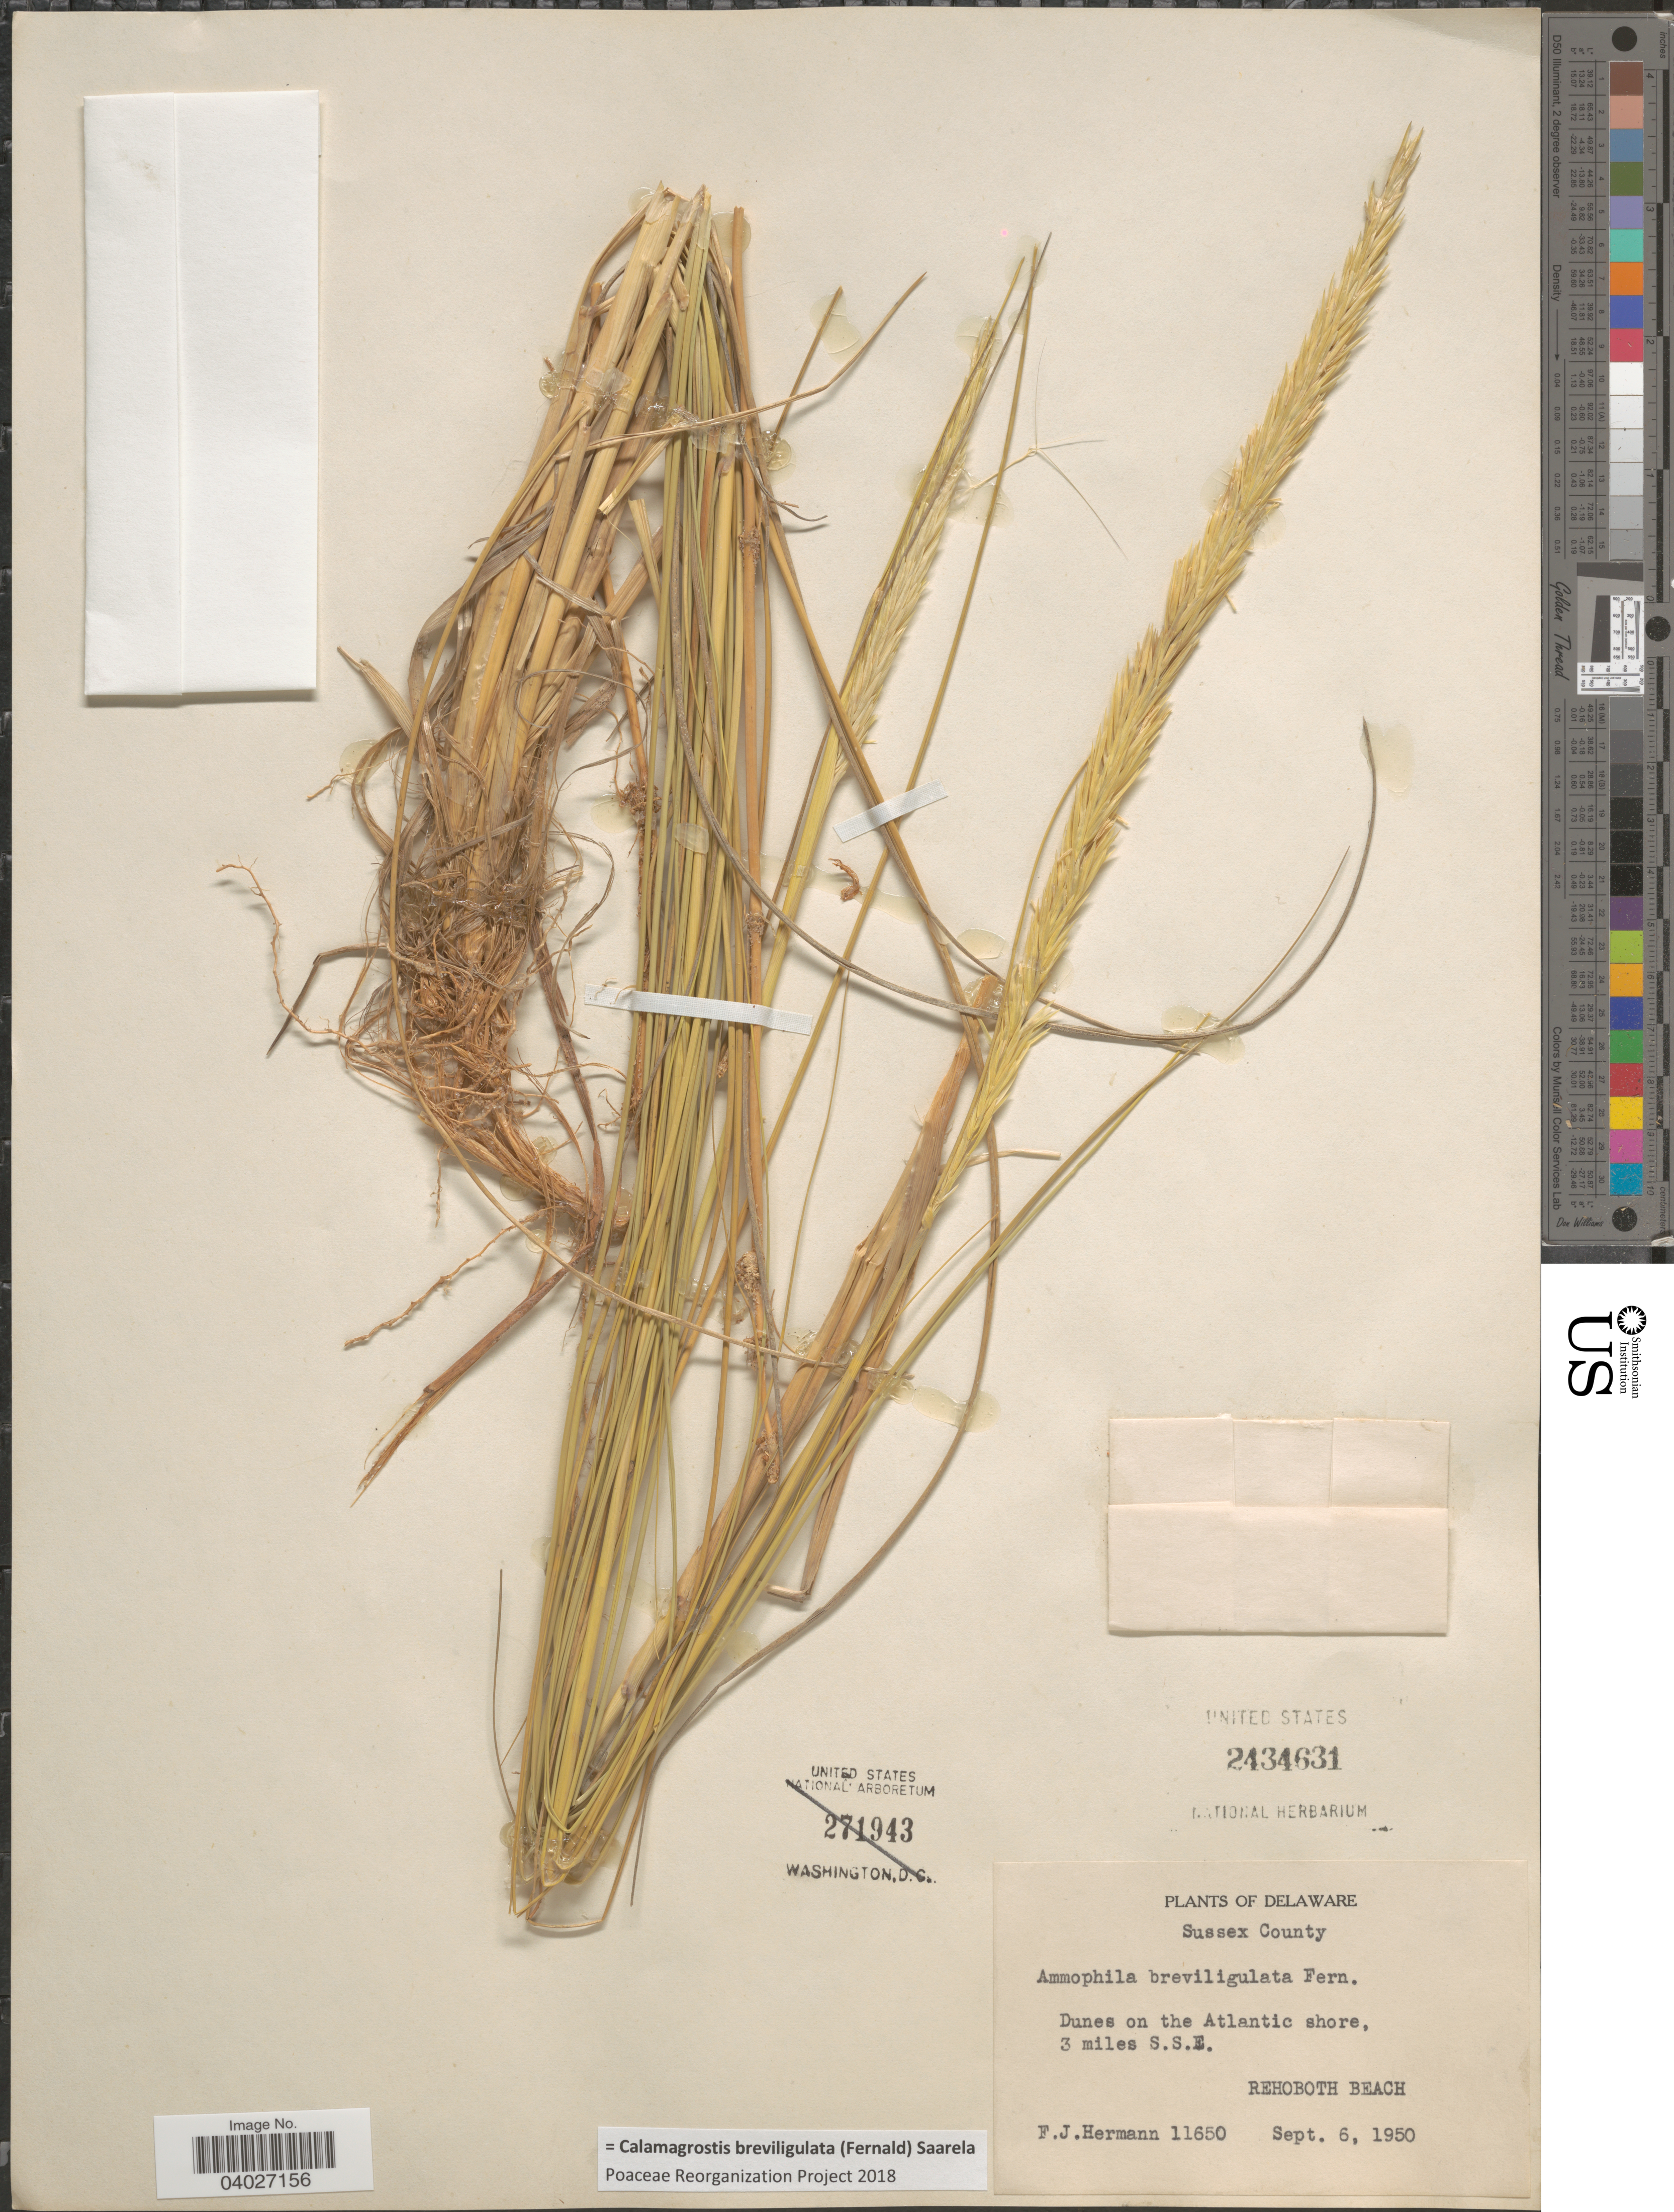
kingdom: Plantae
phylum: Tracheophyta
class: Liliopsida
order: Poales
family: Poaceae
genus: Calamagrostis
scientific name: Calamagrostis breviligulata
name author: (Fernald) Saarela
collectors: F. J. Hermann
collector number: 11650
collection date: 1950-09-06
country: United States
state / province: Delaware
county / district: Sussex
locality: Sussex County. Dunes on the Atlantic shore, 3 miles S.S.E. Rehoboth Beach.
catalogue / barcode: US 2434631